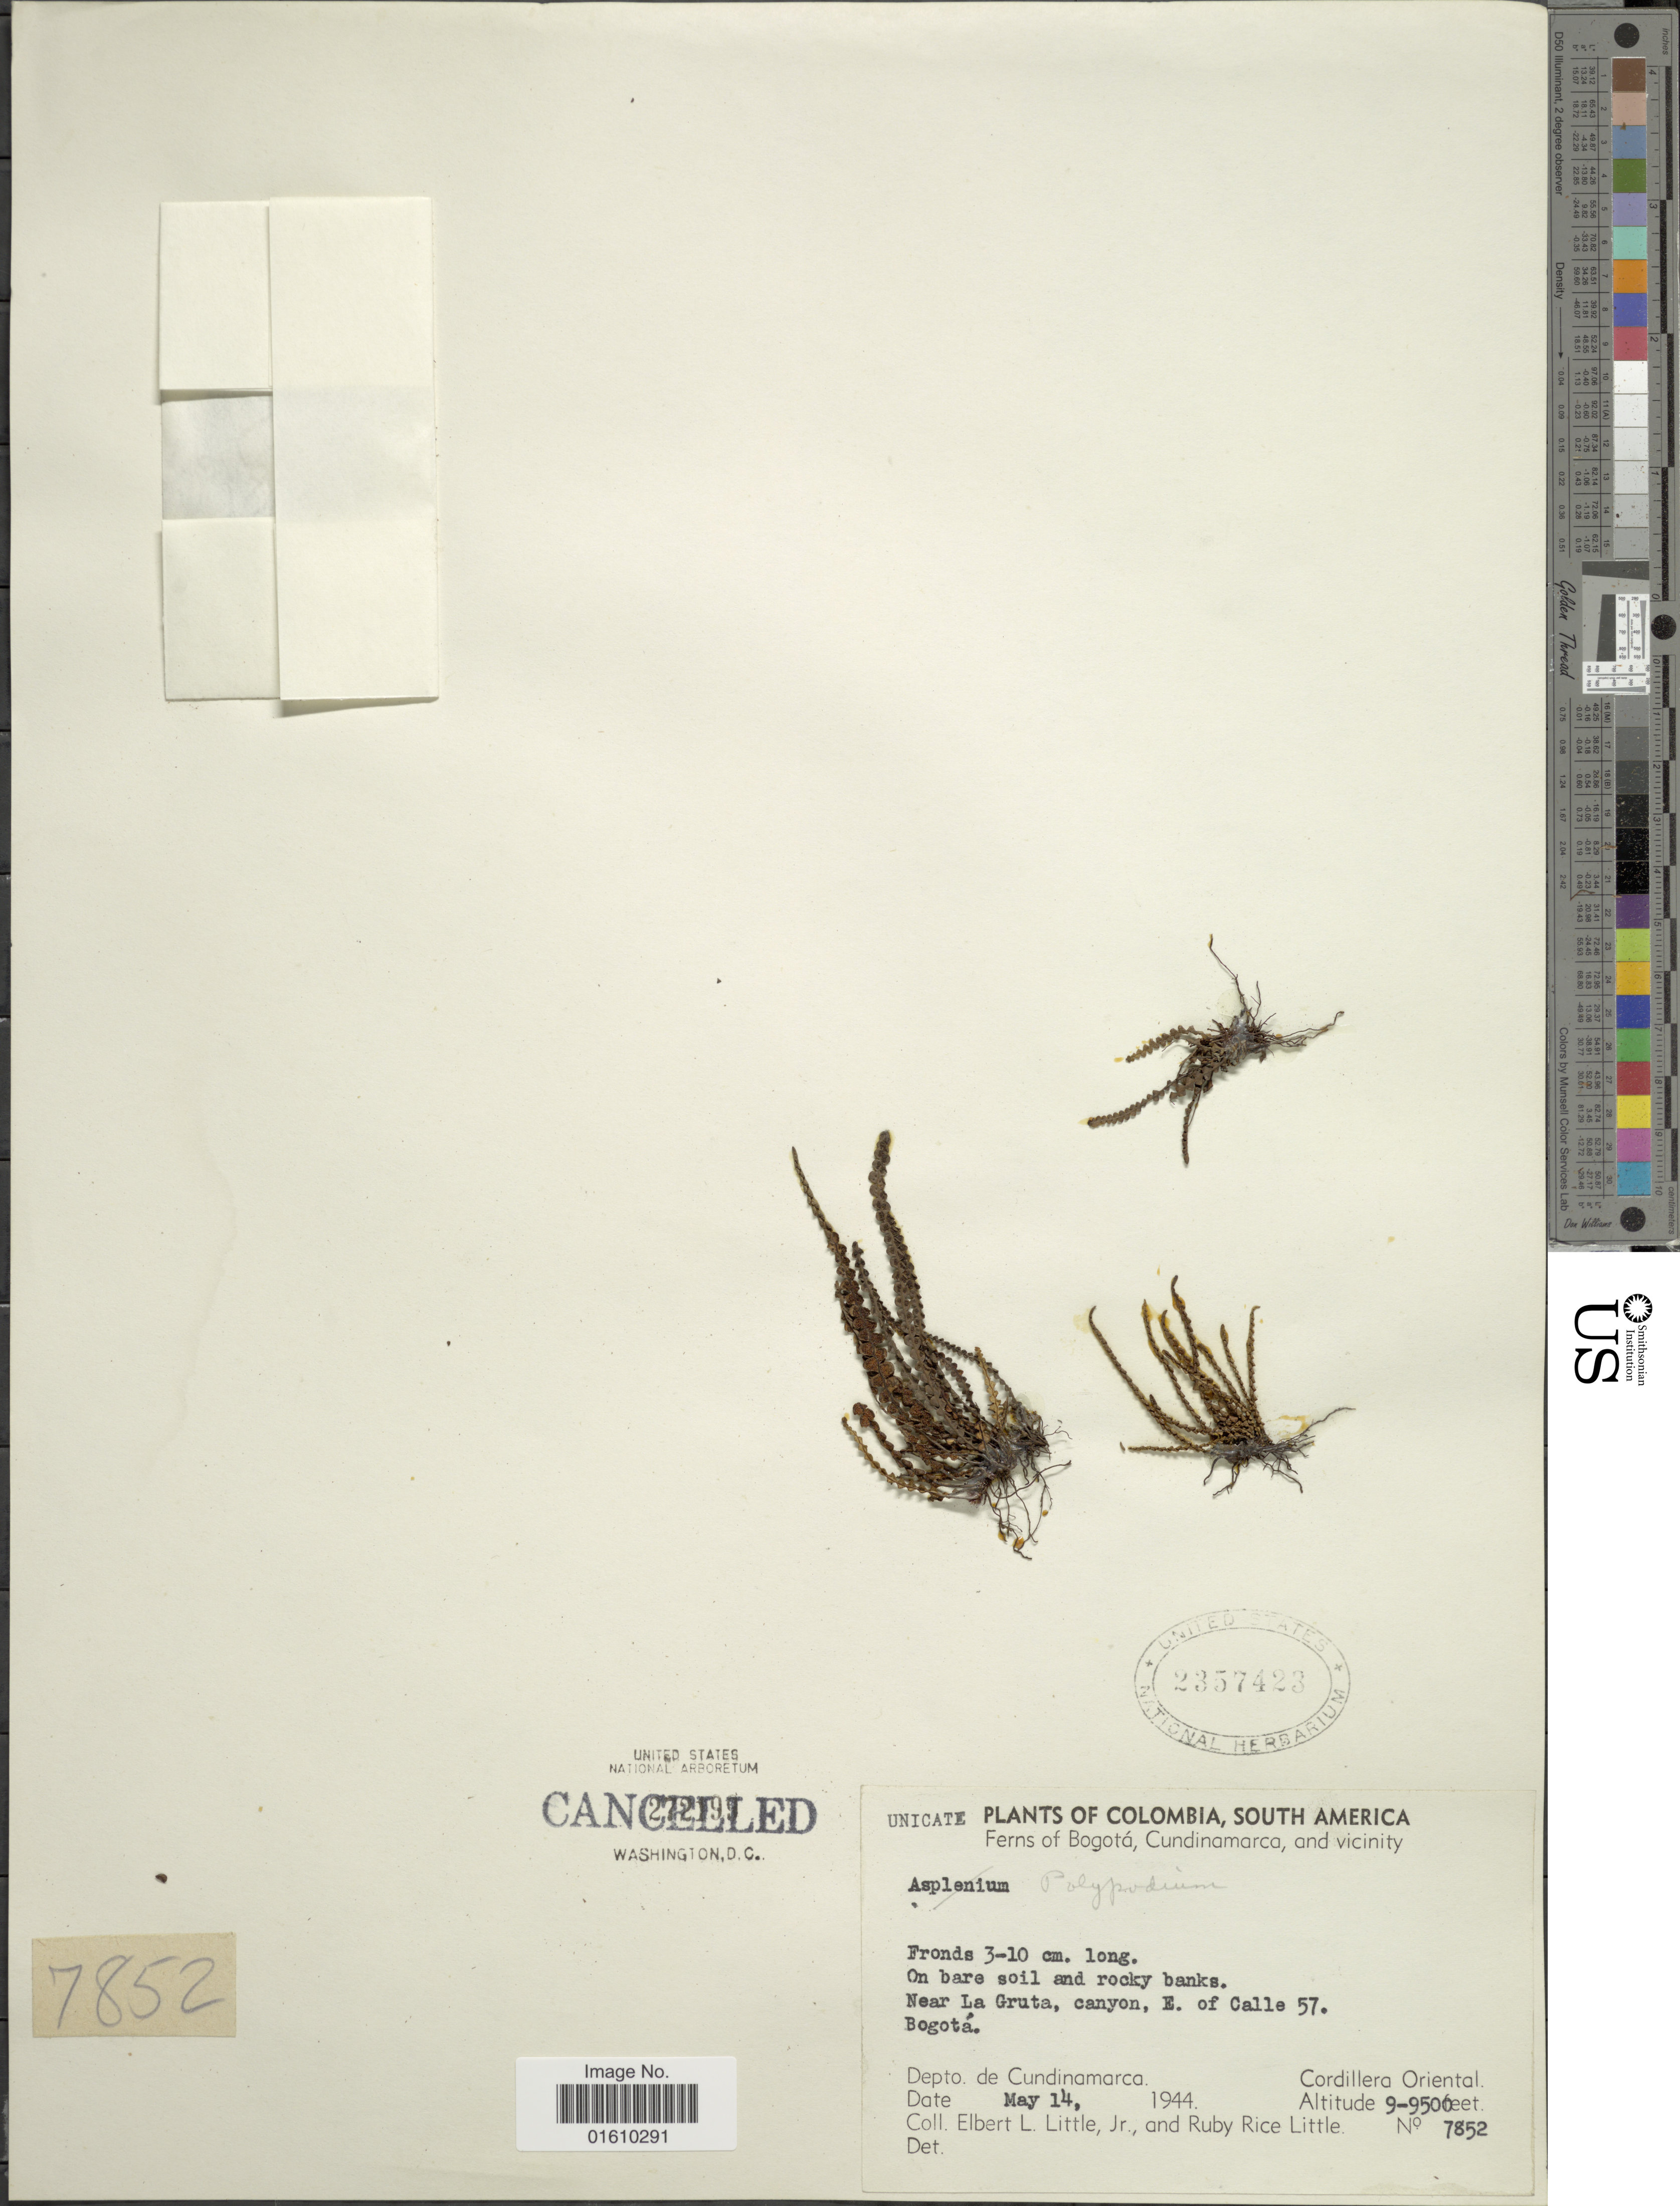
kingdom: Plantae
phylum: Tracheophyta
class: Polypodiopsida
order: Polypodiales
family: Polypodiaceae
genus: Melpomene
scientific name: Melpomene sp.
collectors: E. L. Little & R. R. Little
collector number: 7852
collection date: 1944-05-14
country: Colombia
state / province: Cundinamarca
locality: Ferns of Bogotá, Cundinamarca, and vicinity, Cordillera Oriental, Near La Gruta, canyon, E. of Calle 57, Bogotá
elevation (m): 2743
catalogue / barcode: US 2357423